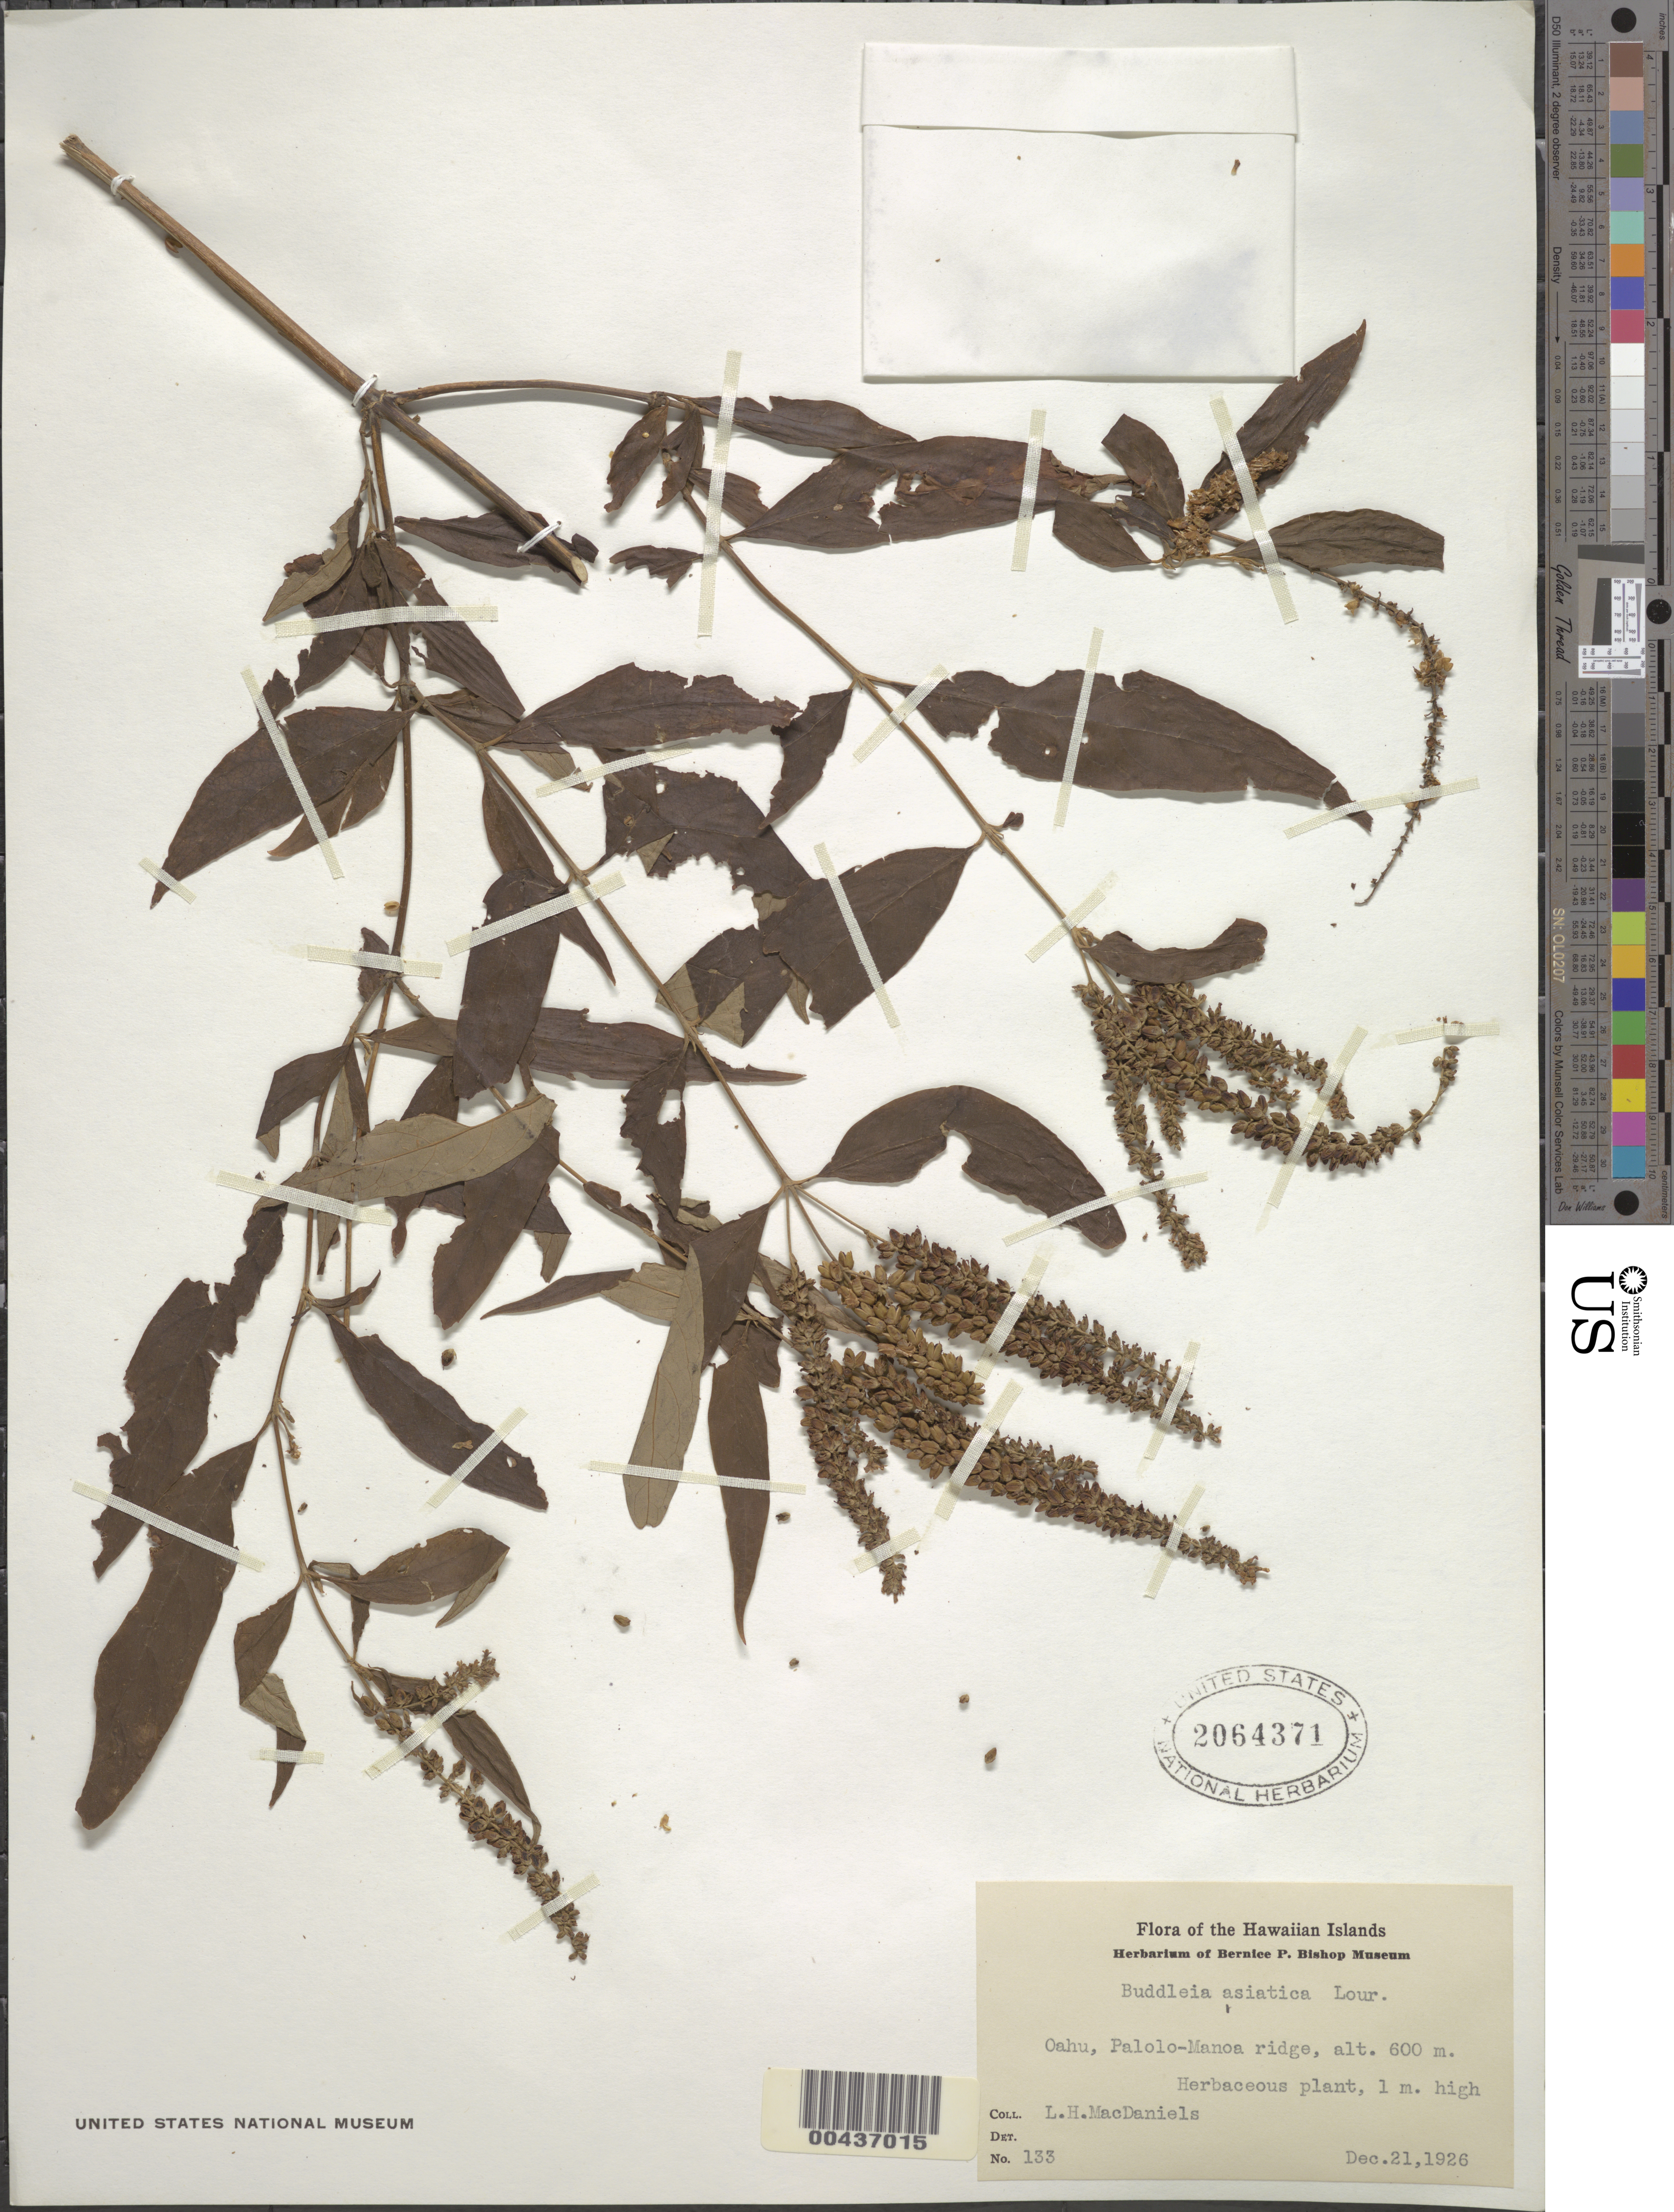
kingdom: Plantae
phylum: Tracheophyta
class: Magnoliopsida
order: Lamiales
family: Scrophulariaceae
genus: Buddleja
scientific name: Buddleja asiatica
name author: Lour.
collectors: L. MacDaniels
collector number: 133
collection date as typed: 21 Dec 1926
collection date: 1926-12-21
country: United States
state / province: Hawaii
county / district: Honolulu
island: Oahu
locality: Palolo-Manoa ridge, Oahu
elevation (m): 600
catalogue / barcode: US 2064371